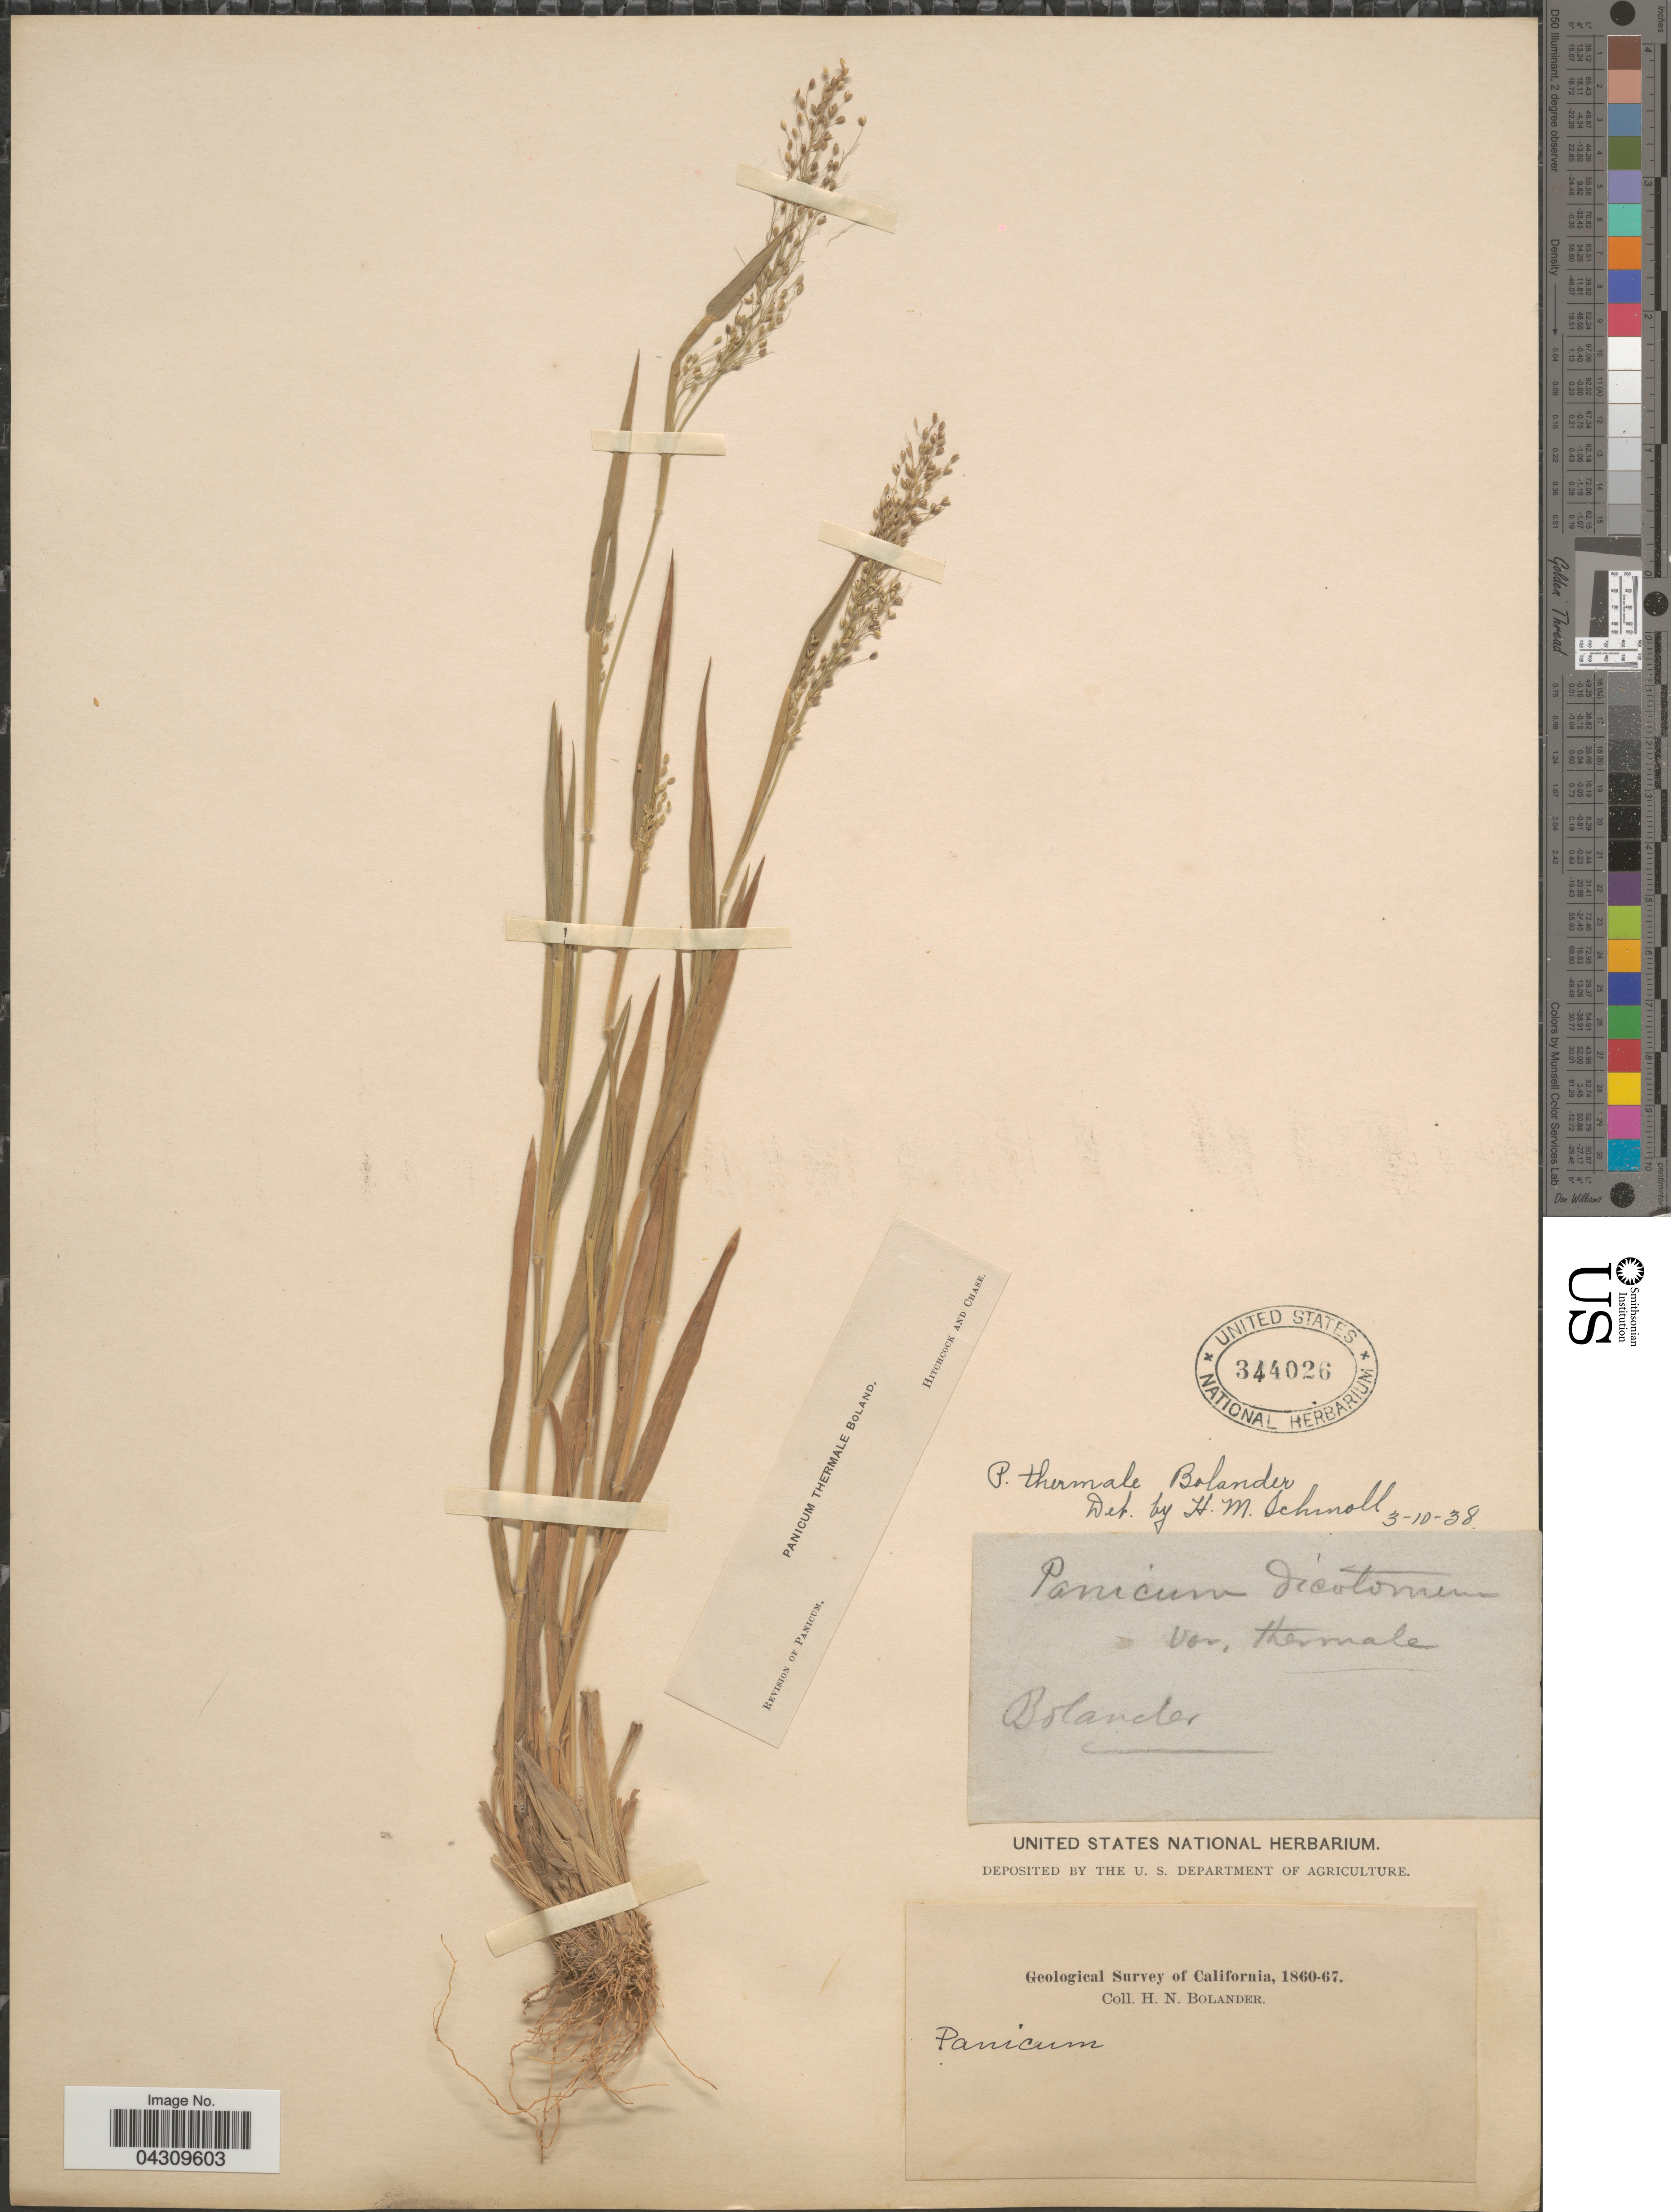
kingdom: Plantae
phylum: Tracheophyta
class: Liliopsida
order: Poales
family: Poaceae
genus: Dichanthelium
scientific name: Dichanthelium acuminatum var. acuminatum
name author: (Sw.) Gould & C.A. Clark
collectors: H. Bolander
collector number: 344026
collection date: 1860/1867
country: United States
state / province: California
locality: Geological Survey of California.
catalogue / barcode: US 344026